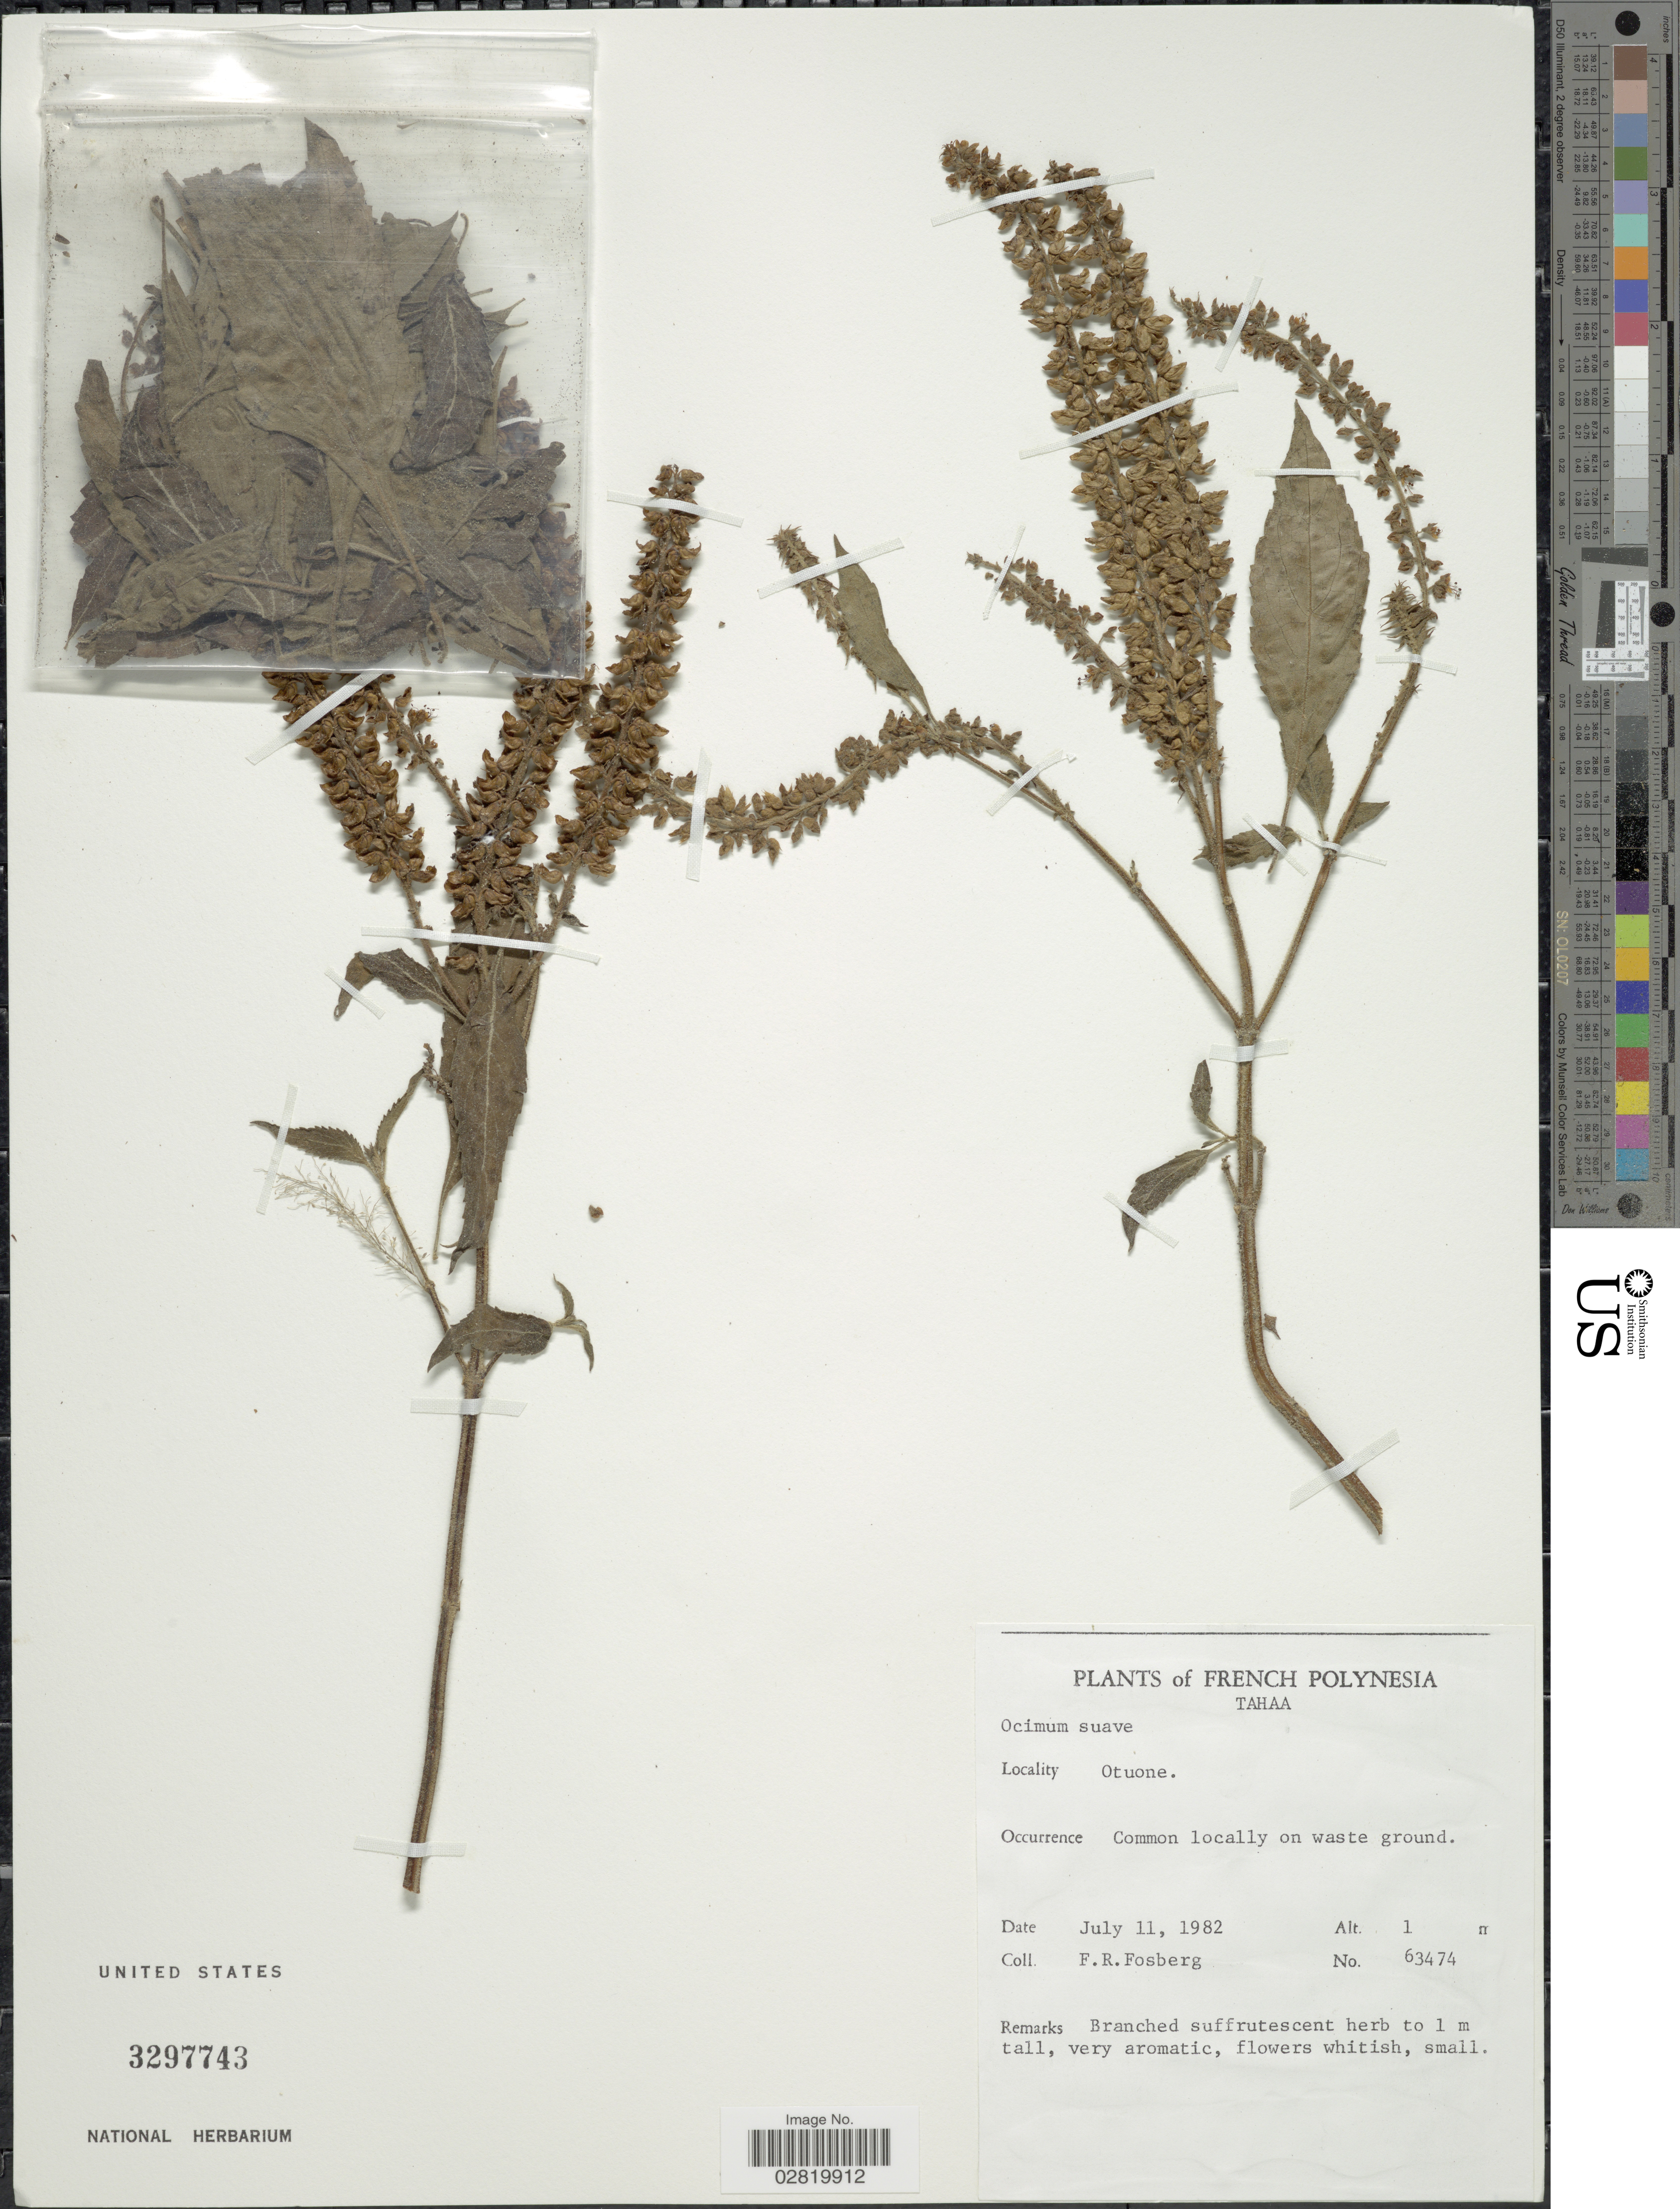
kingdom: Plantae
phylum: Tracheophyta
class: Magnoliopsida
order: Lamiales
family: Lamiaceae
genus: Ocimum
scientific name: Ocimum suave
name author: Willd.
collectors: F. R. Fosberg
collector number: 63474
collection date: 1982-07-11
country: French Polynesia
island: Tahaa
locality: Tahaa, Otuone.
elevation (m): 1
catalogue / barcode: US 3297743